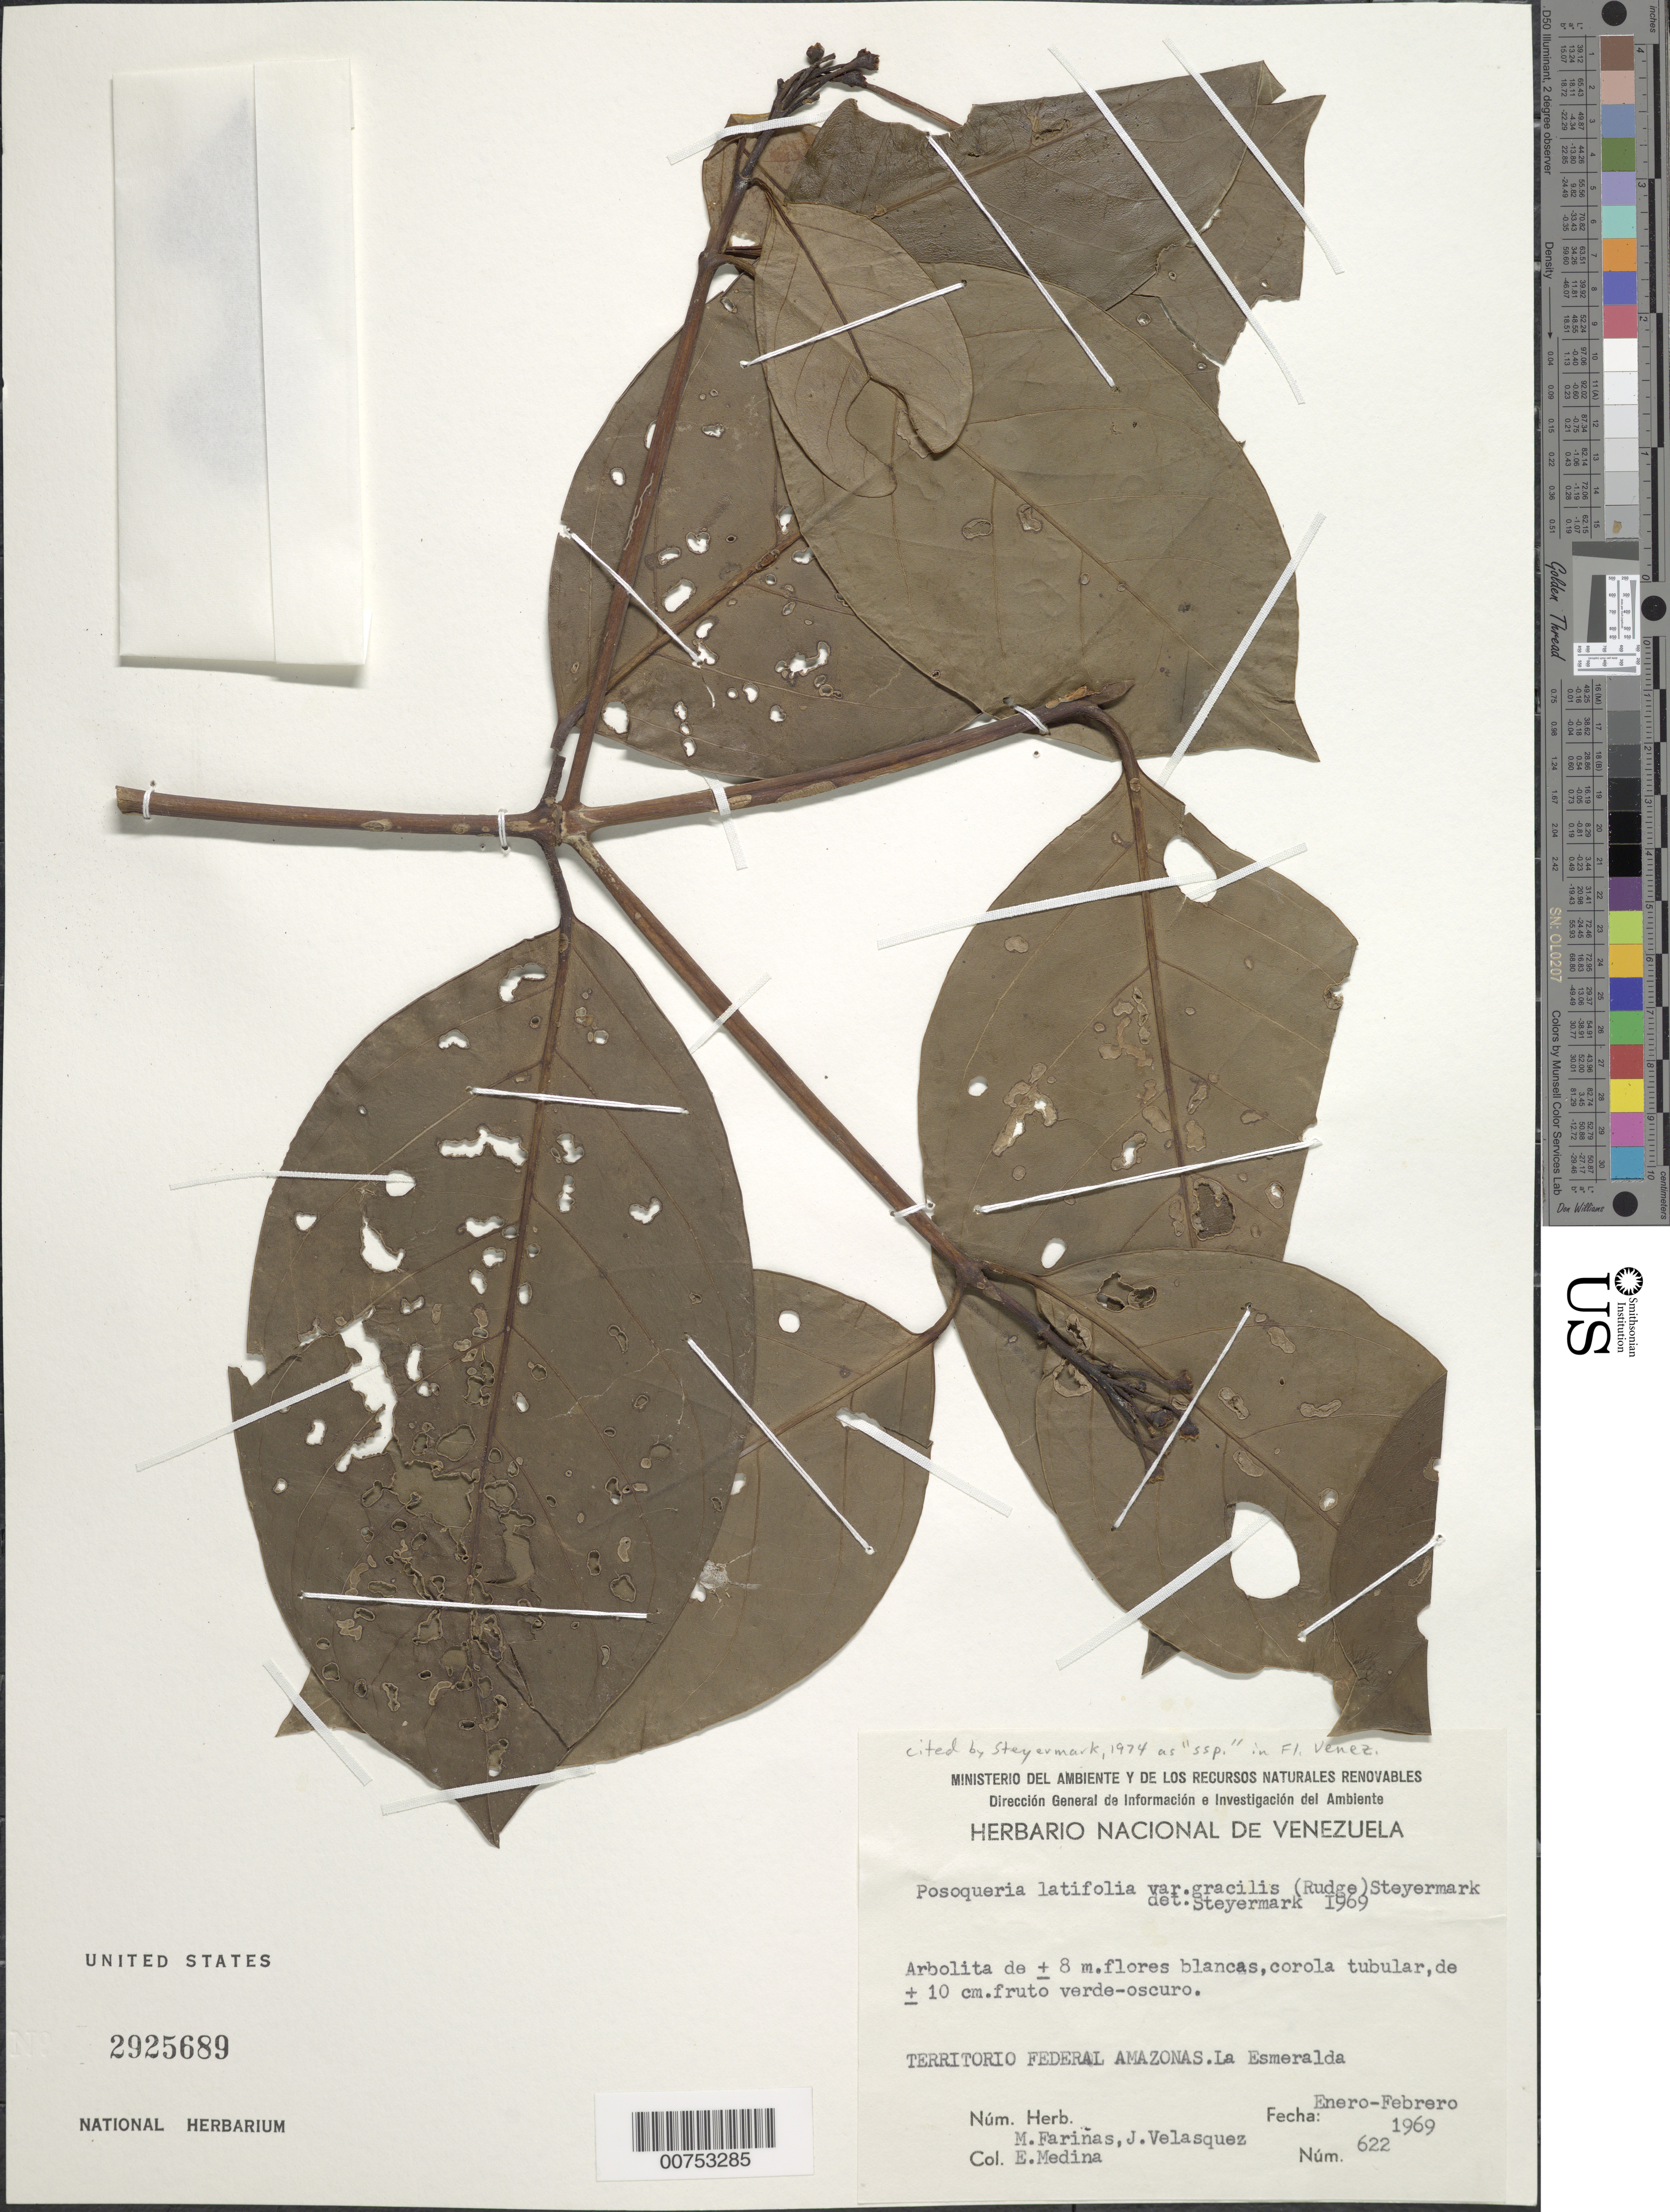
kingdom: Plantae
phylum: Tracheophyta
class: Magnoliopsida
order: Gentianales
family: Rubiaceae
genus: Posoqueria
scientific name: Posoqueria latifolia subsp. gracilis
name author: (Rudge) Steyerm.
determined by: Steyermark, Julian A., (VEN)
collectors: M. Fariñas, J. Velasquez & E. Medina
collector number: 622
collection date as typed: Jan-69 to Feb-69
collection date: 1969-01/1969-02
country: Venezuela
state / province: Amazonas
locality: La Esmeralda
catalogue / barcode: US 2925689